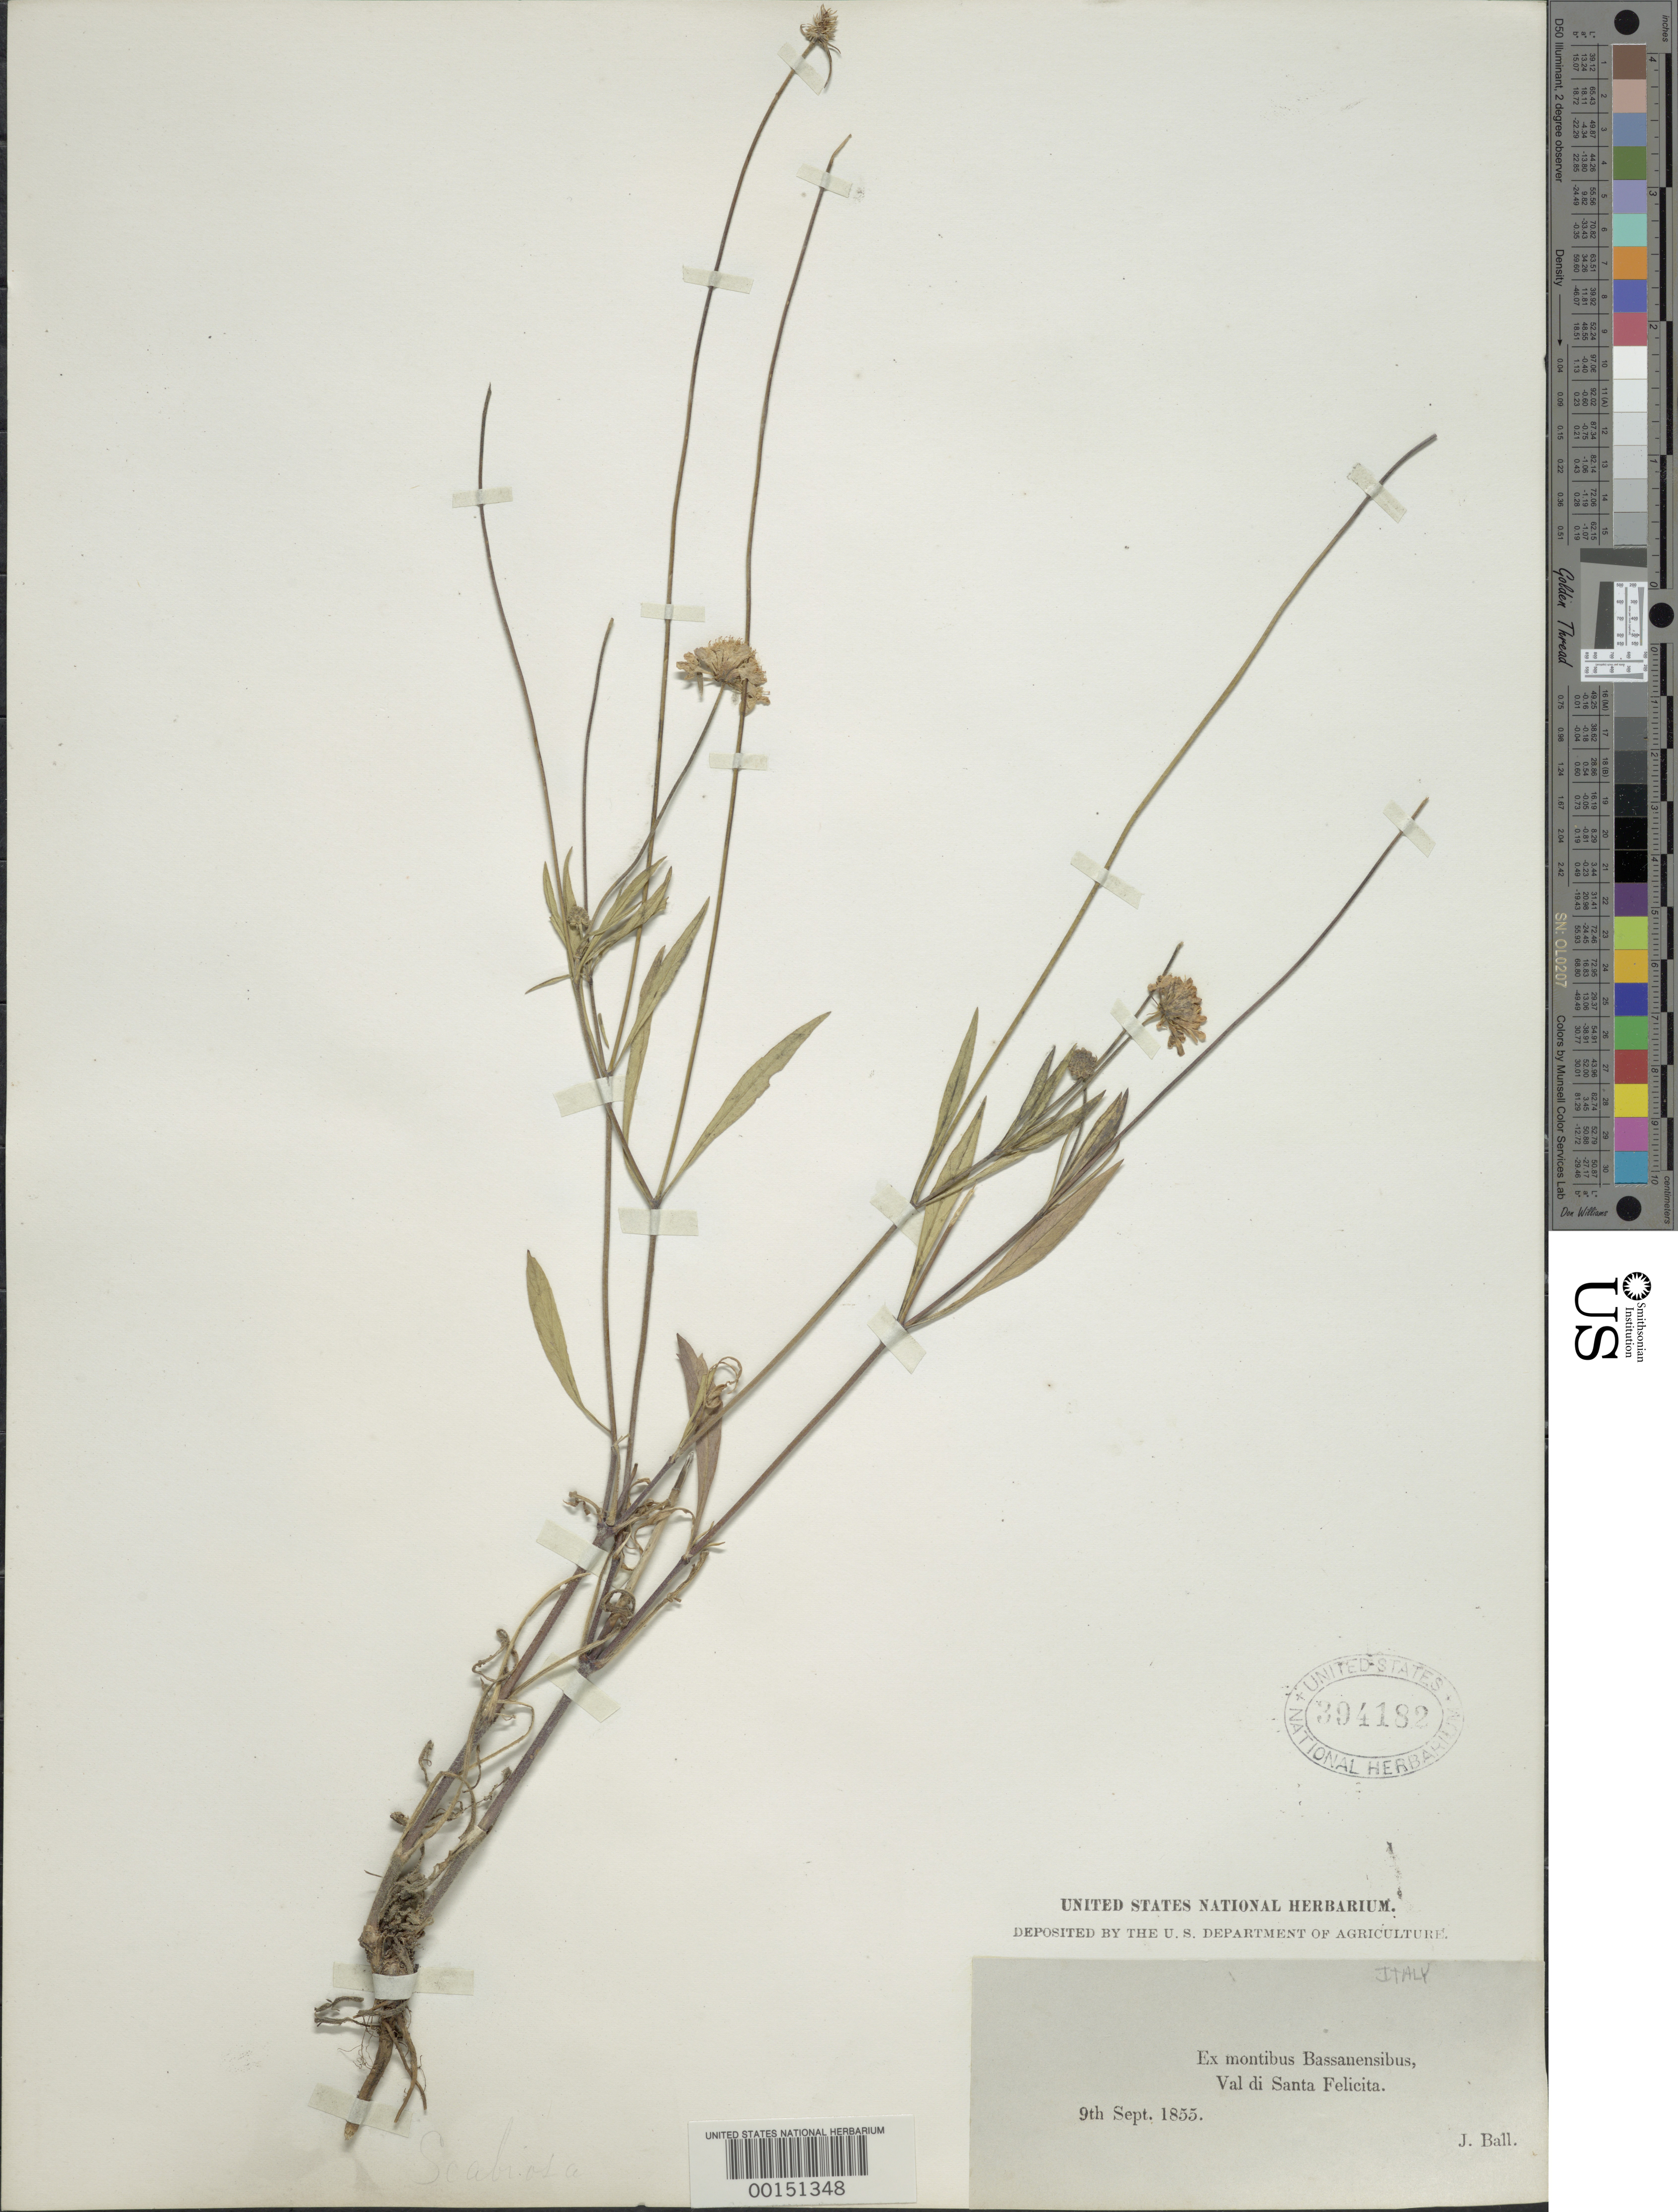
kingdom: Plantae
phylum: Tracheophyta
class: Magnoliopsida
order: Dipsacales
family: Caprifoliaceae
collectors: J. Ball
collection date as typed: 09 Sep 1855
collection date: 1855-09-09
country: Italy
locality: Bassanensibus mountains, Val di Santa Felicita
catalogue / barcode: US 394182